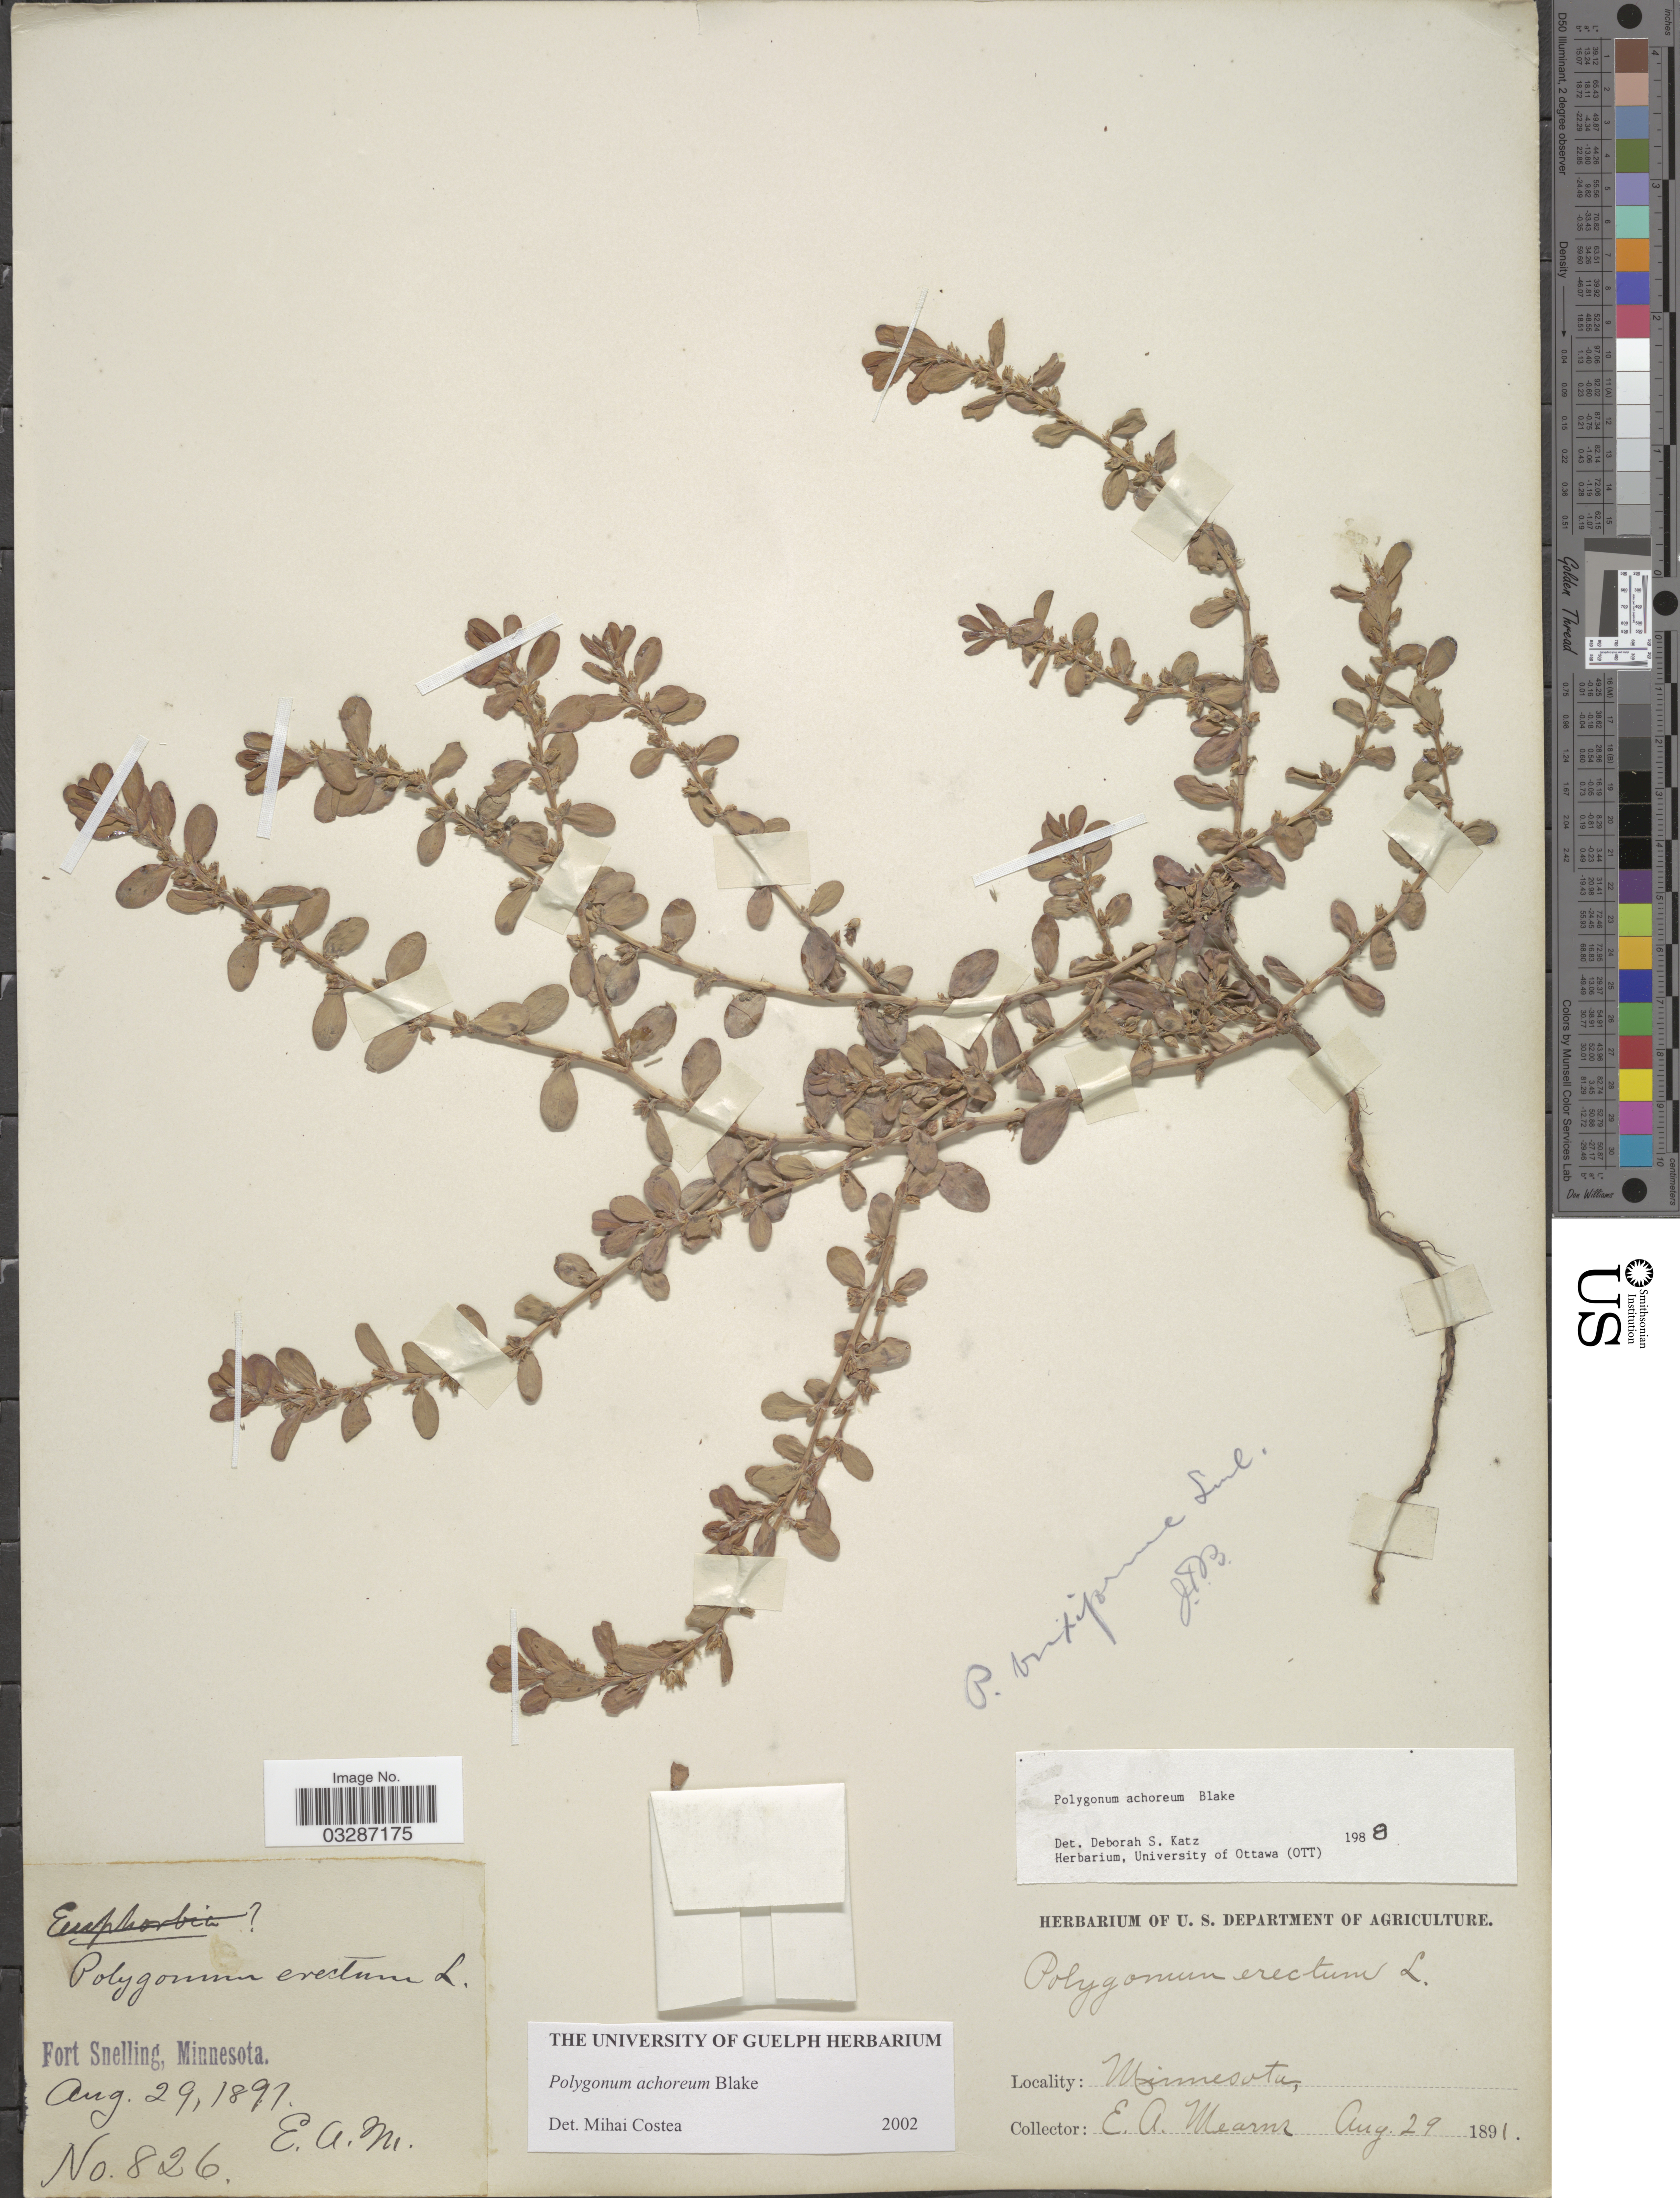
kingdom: Plantae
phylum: Tracheophyta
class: Magnoliopsida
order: Caryophyllales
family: Polygonaceae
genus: Polygonum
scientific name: Polygonum achoreum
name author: S.F. Blake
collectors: E. A. Mearns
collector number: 826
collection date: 1891-08-29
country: United States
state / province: Minnesota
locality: Fort Snelling.